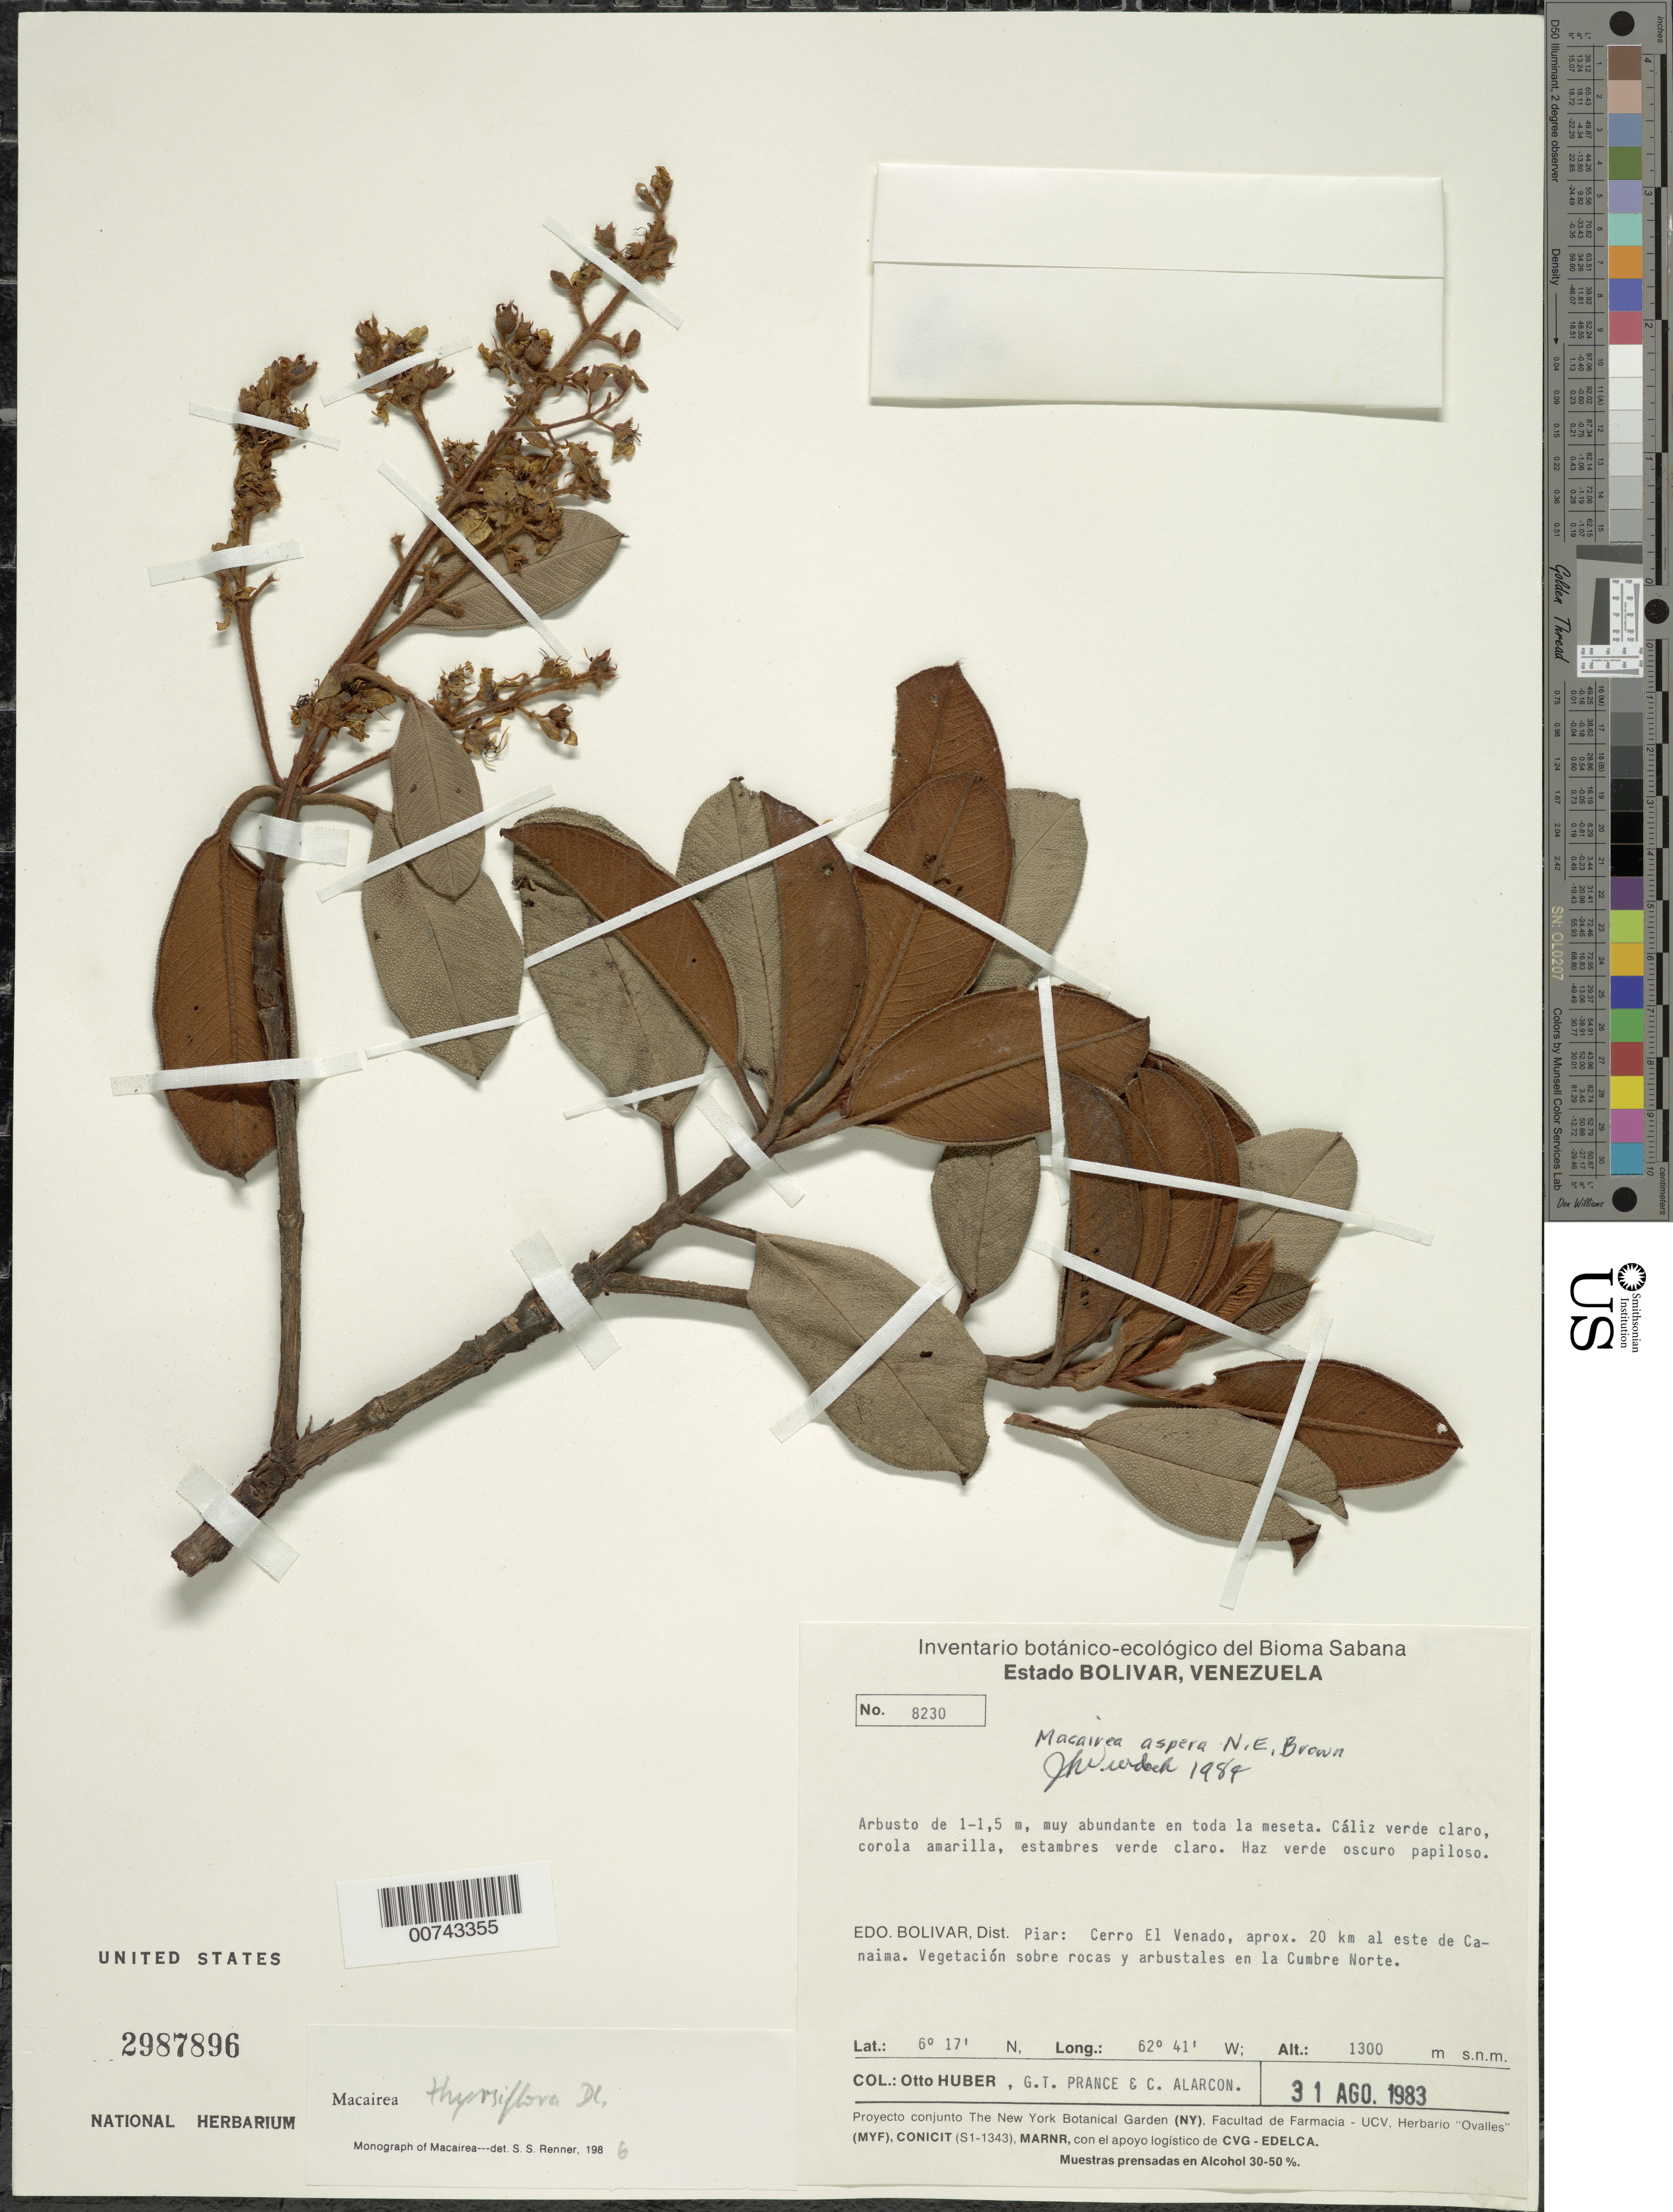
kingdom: Plantae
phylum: Tracheophyta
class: Magnoliopsida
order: Myrtales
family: Melastomataceae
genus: Macairea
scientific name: Macairea aspera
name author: N.E. Br.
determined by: Nunes da Silva, Diego, (RB), Jardim Botanico do Rio de Janeiro - Herbario (BRAZIL)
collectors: O. Huber, G. T. Prance & C. Alarcon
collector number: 8230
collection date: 1983-08-31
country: Venezuela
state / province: Bolivar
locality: Dist. Piar: Cerro El Venado, aprox. 20 km al este de Canaima.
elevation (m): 1300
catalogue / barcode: US 2987896